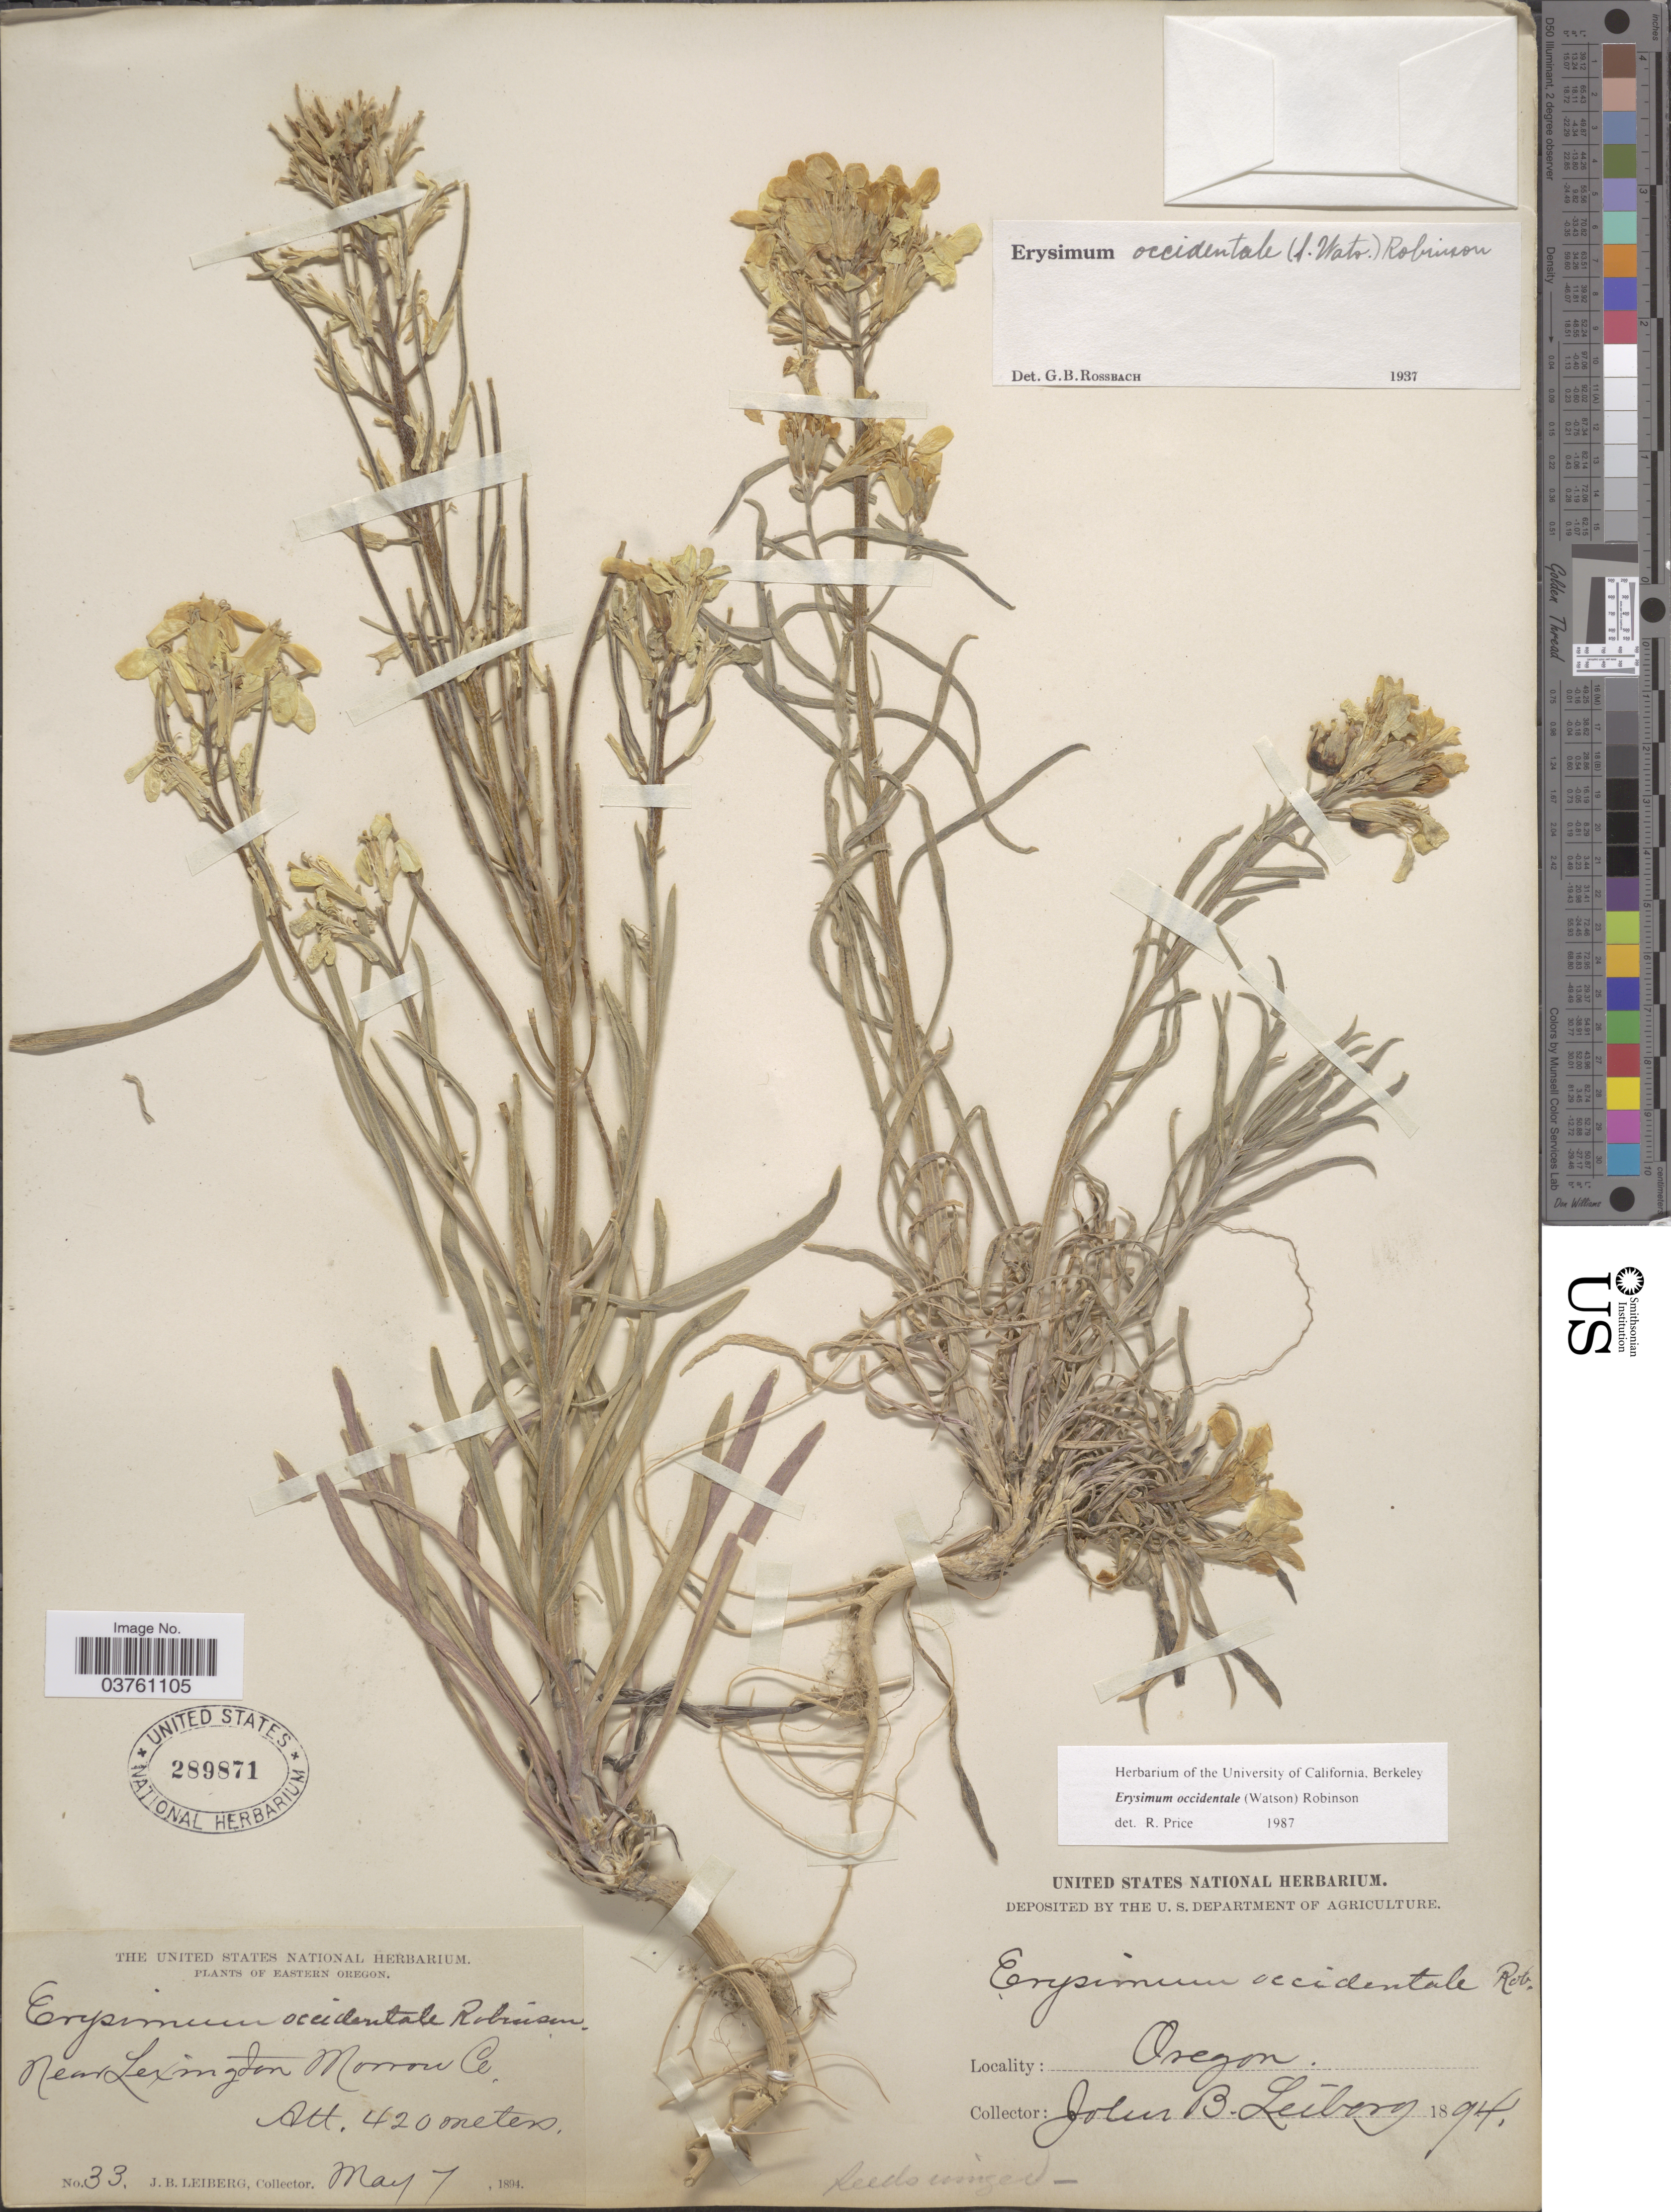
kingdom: Plantae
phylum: Tracheophyta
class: Magnoliopsida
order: Brassicales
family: Brassicaceae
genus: Erysimum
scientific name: Erysimum occidentale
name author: (S. Watson) B.L. Rob.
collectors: J. B. Leiberg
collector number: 33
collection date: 1894-05-07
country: United States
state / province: Oregon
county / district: Morrow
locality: Eastern Oregon. Near Lexington Morrow Co.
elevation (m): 420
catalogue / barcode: US 289871